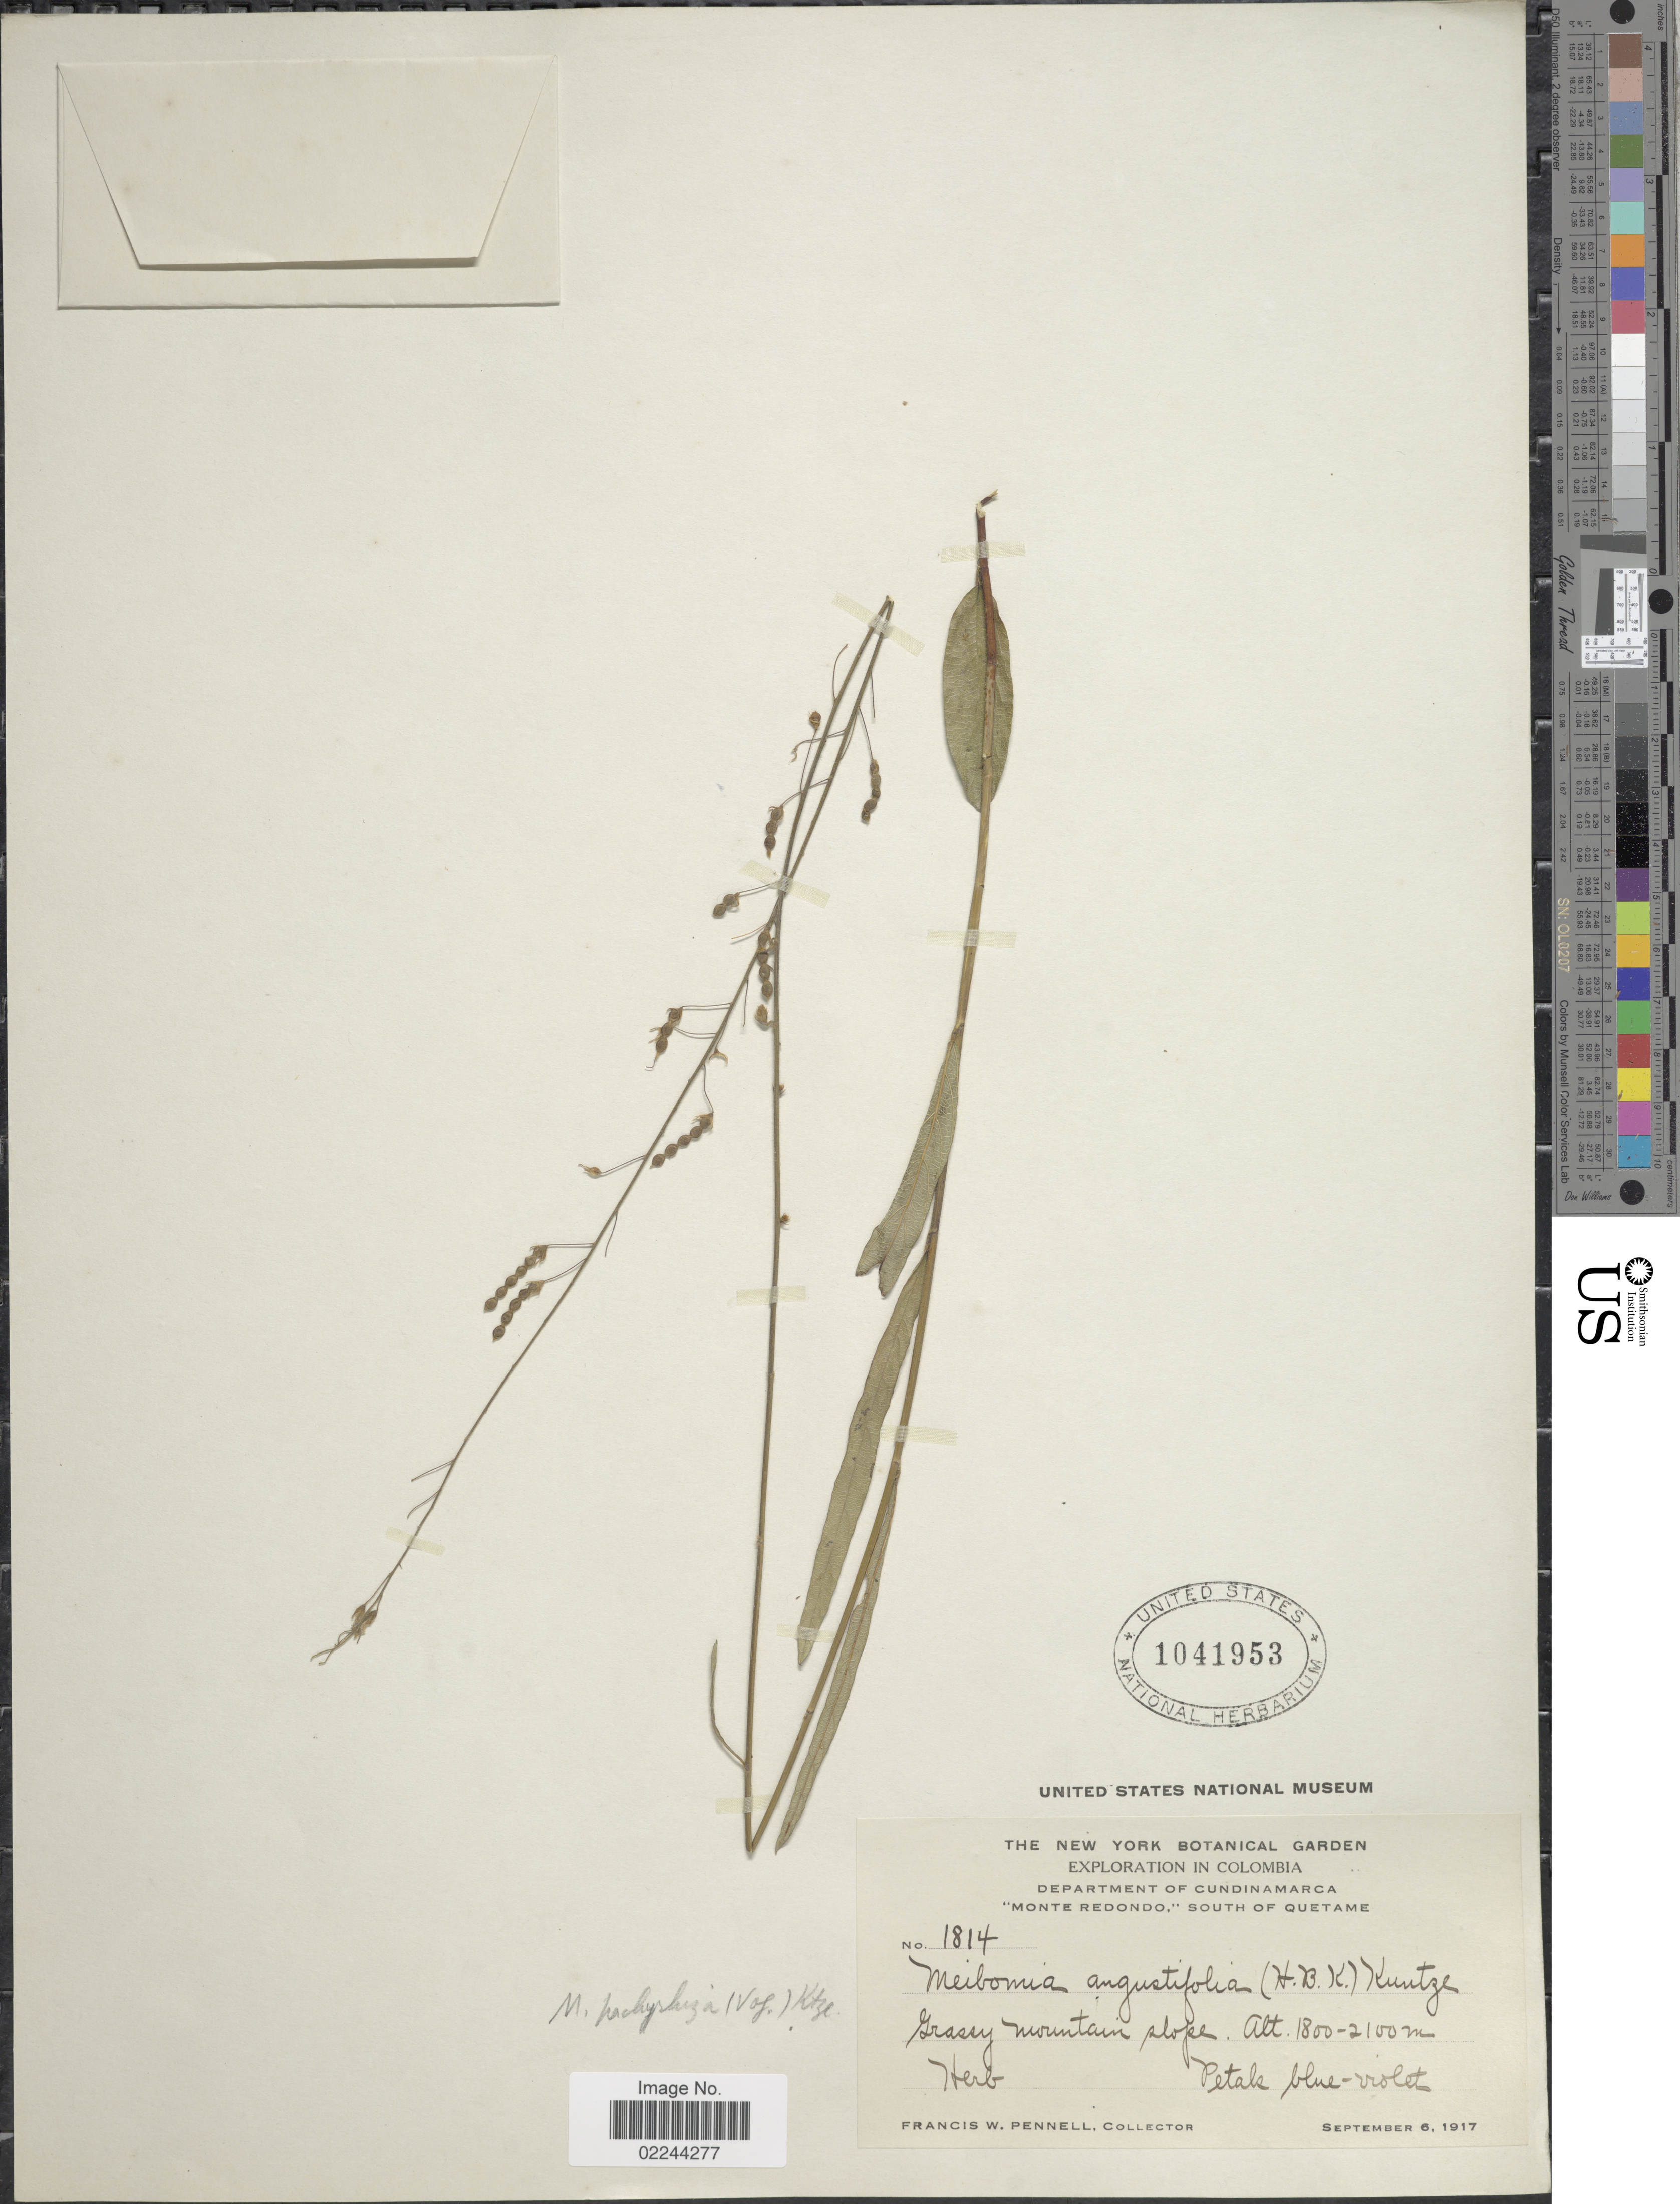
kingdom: Plantae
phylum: Tracheophyta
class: Magnoliopsida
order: Fabales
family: Fabaceae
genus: Desmodium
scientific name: Desmodium angustifolium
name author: (Kunth) DC.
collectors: F. W. Pennell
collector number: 1814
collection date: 1917-09-06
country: Colombia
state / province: Cundinamarca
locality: Department of Cundinamarca 'Monte Redondo,' South of Quetame, Grassy mountain slope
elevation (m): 1800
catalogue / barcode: US 1041953